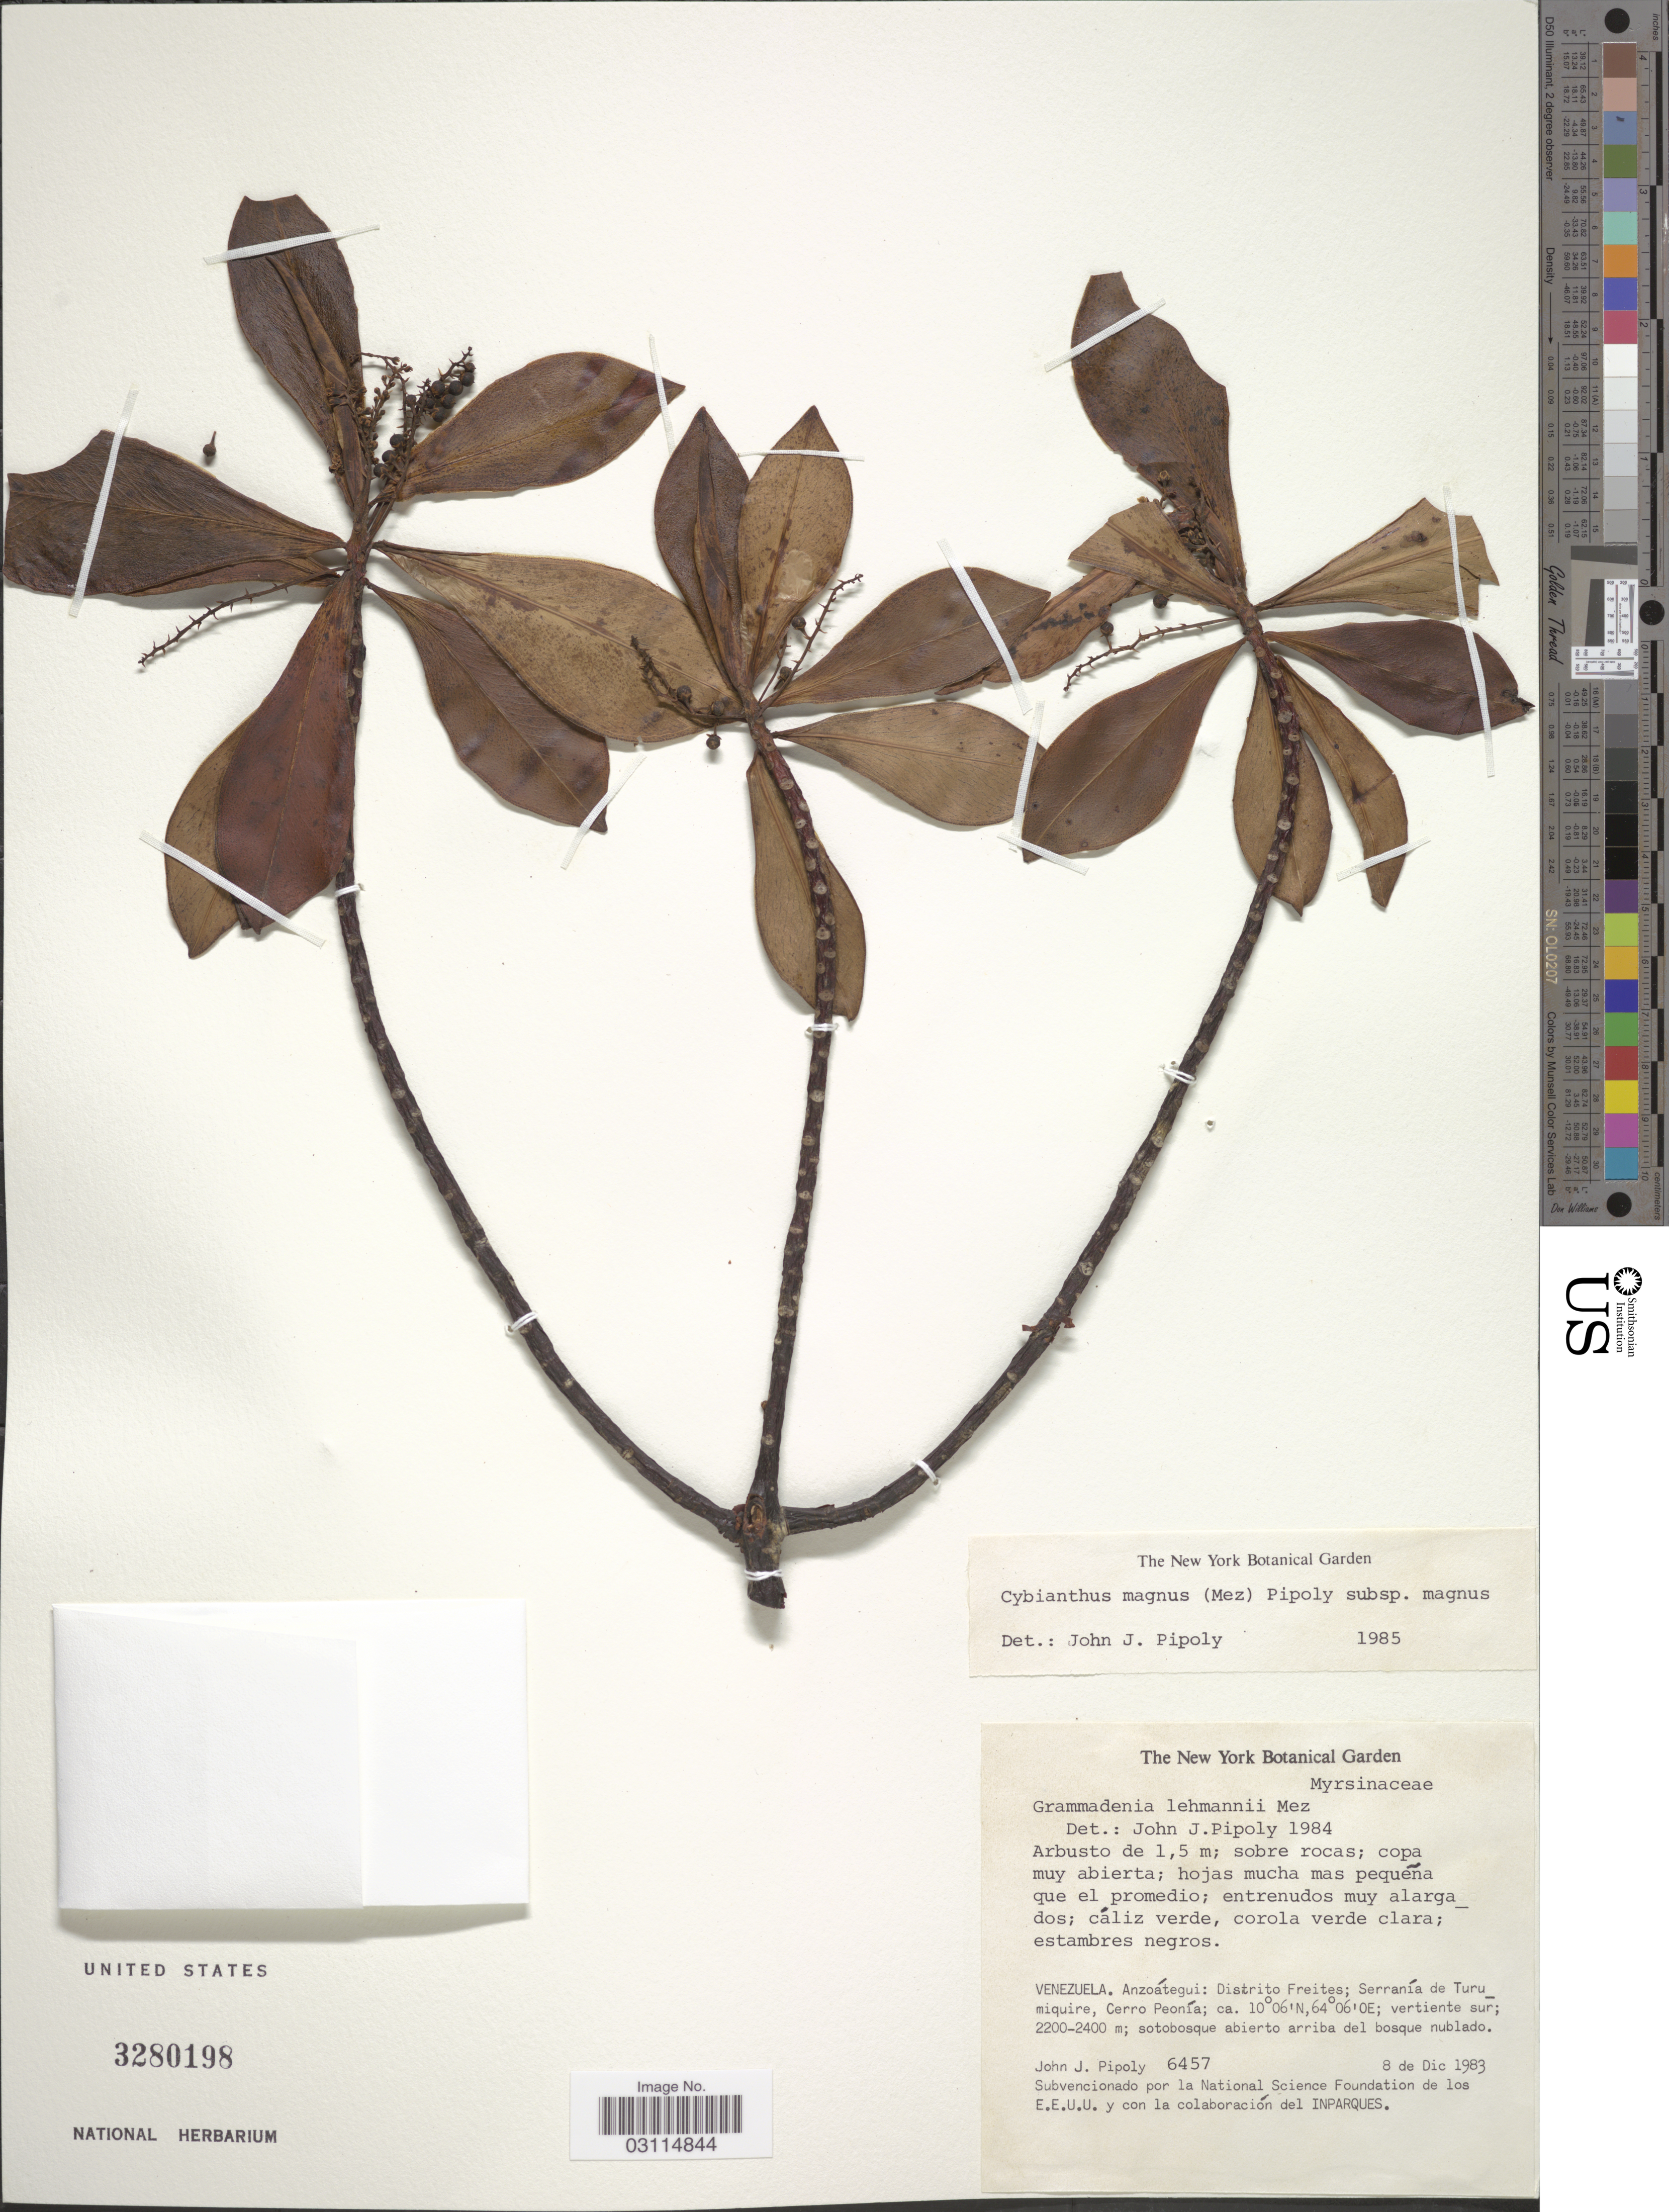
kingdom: Plantae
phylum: Tracheophyta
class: Magnoliopsida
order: Ericales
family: Primulaceae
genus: Cybianthus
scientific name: Cybianthus magnus subsp. magnus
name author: (Mez) Pipoly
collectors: J. J. Pipoly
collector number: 6457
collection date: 1983-12-08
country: Venezuela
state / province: Anzoategui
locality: Distrito Freites; Serranía de Turumiquire, Cerro Peonía.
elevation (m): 2200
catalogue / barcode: US 3280198